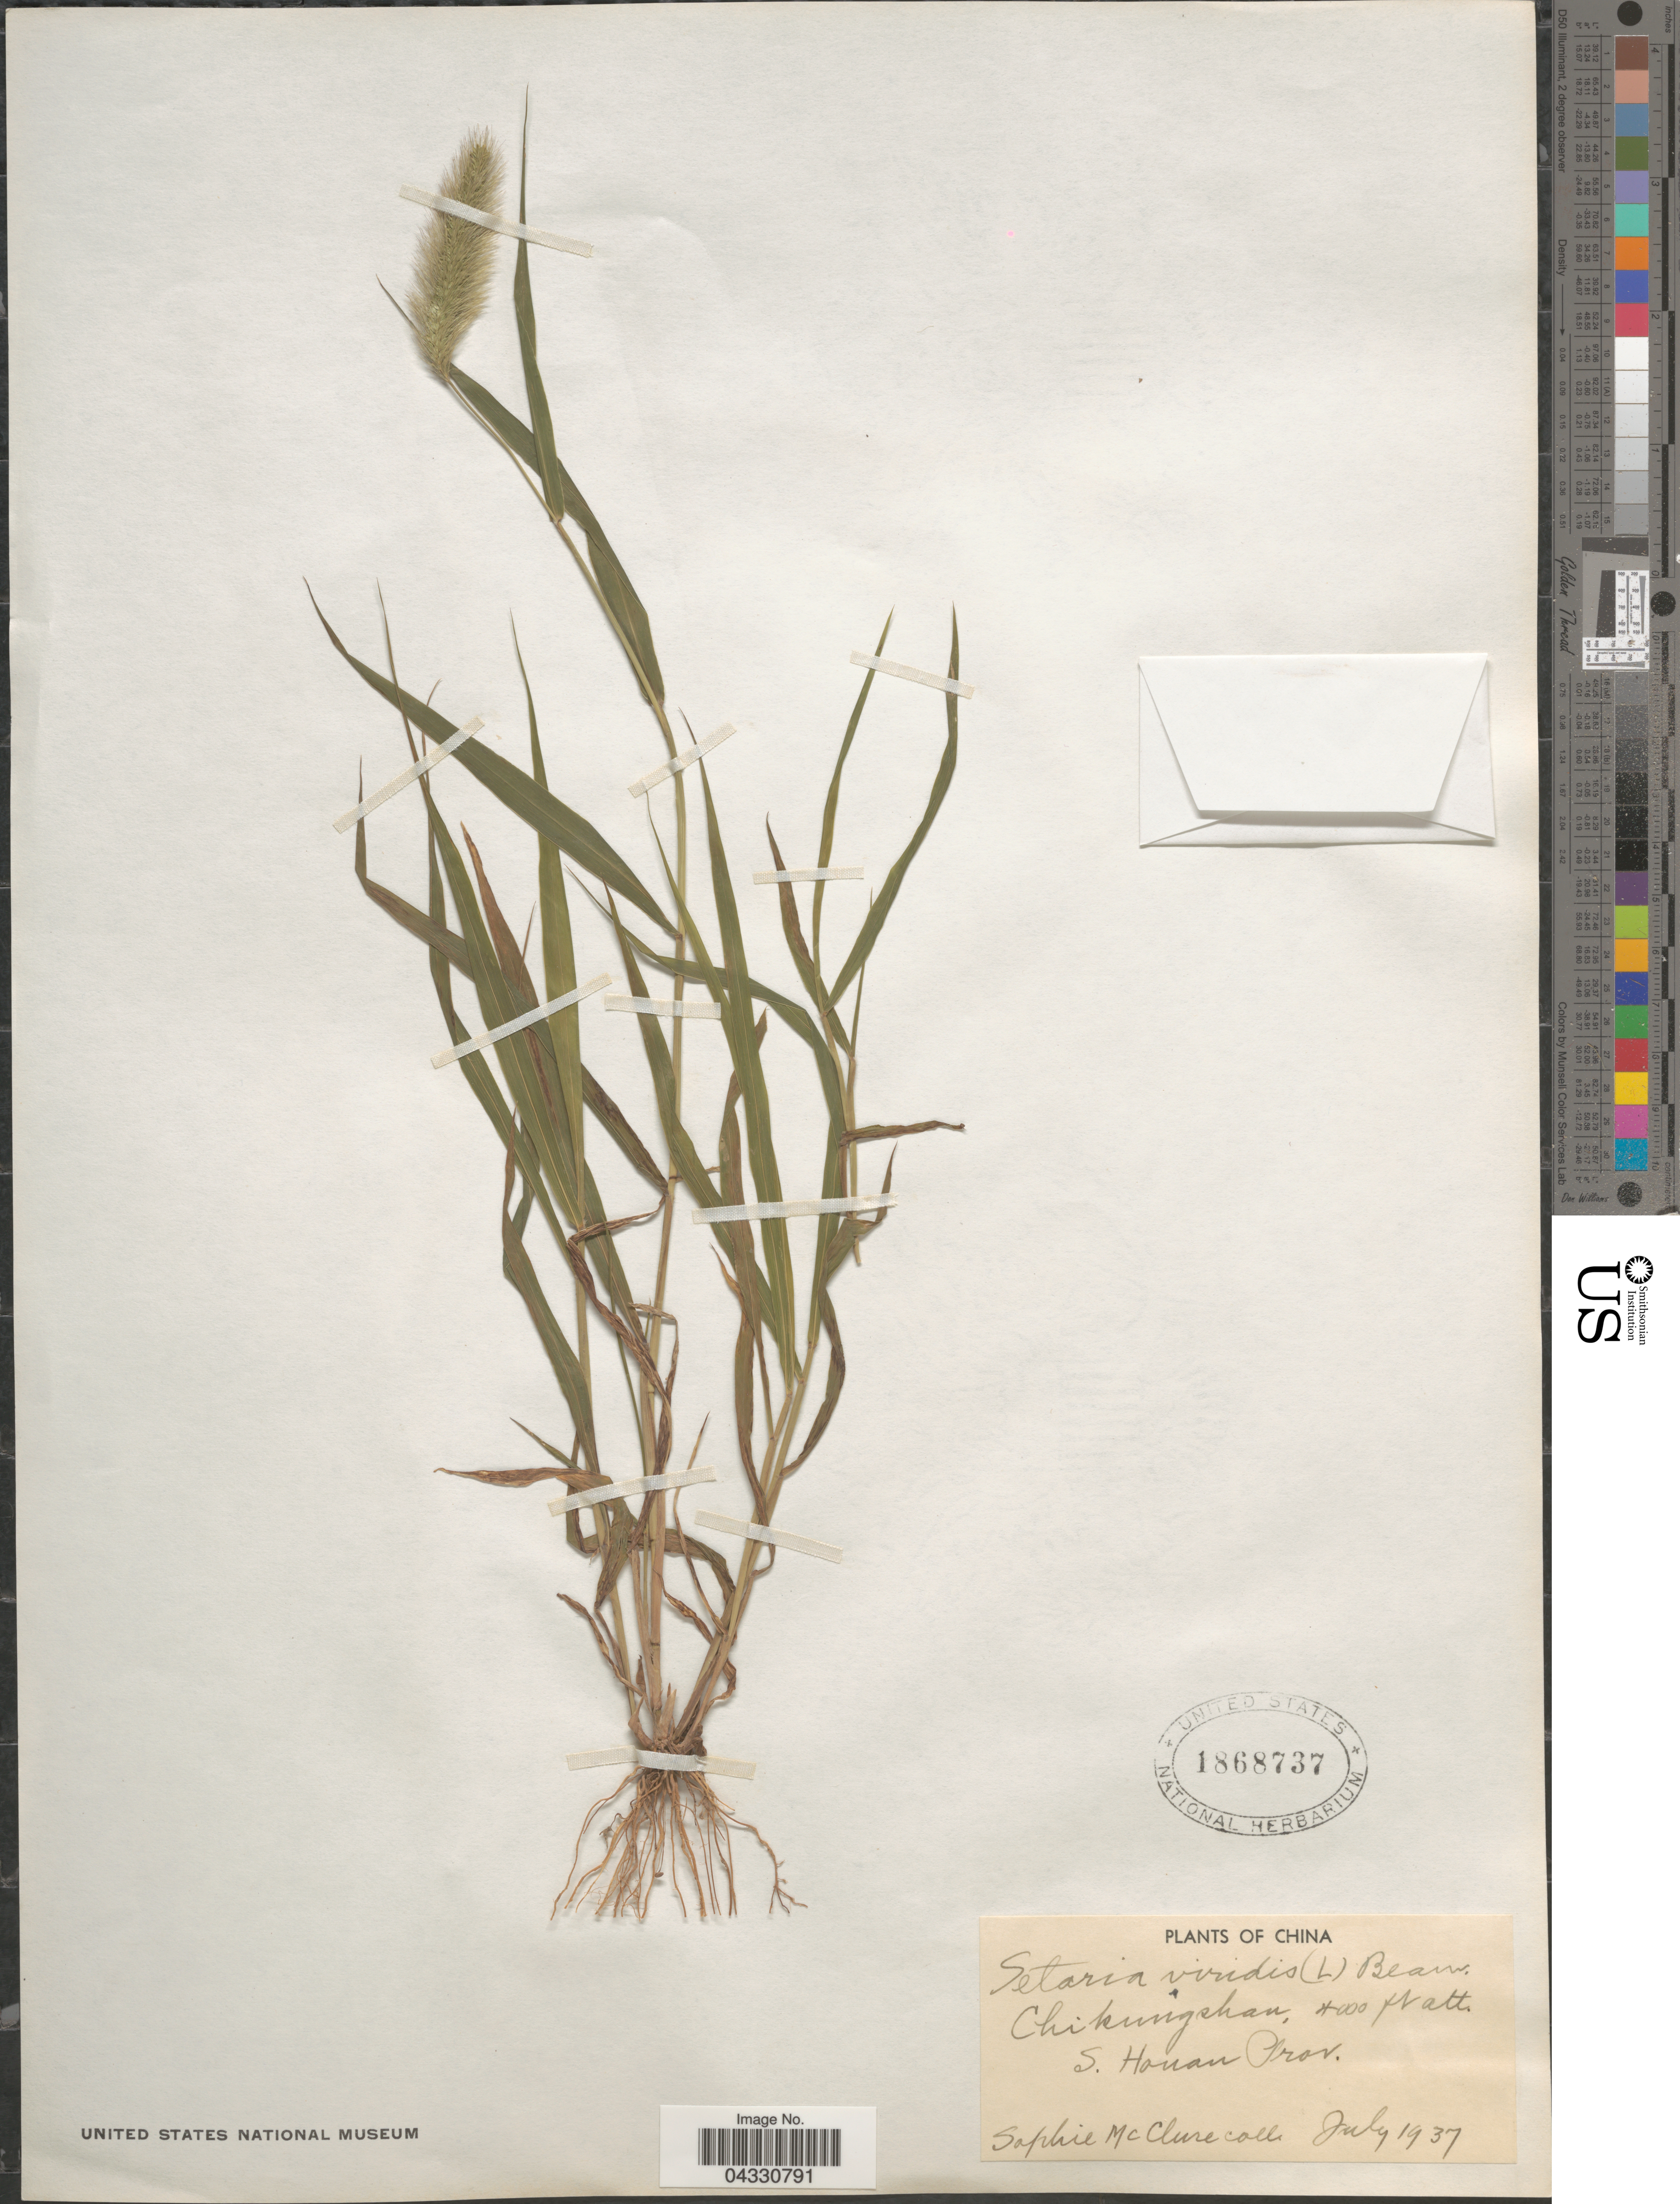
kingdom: Plantae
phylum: Tracheophyta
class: Liliopsida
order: Poales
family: Poaceae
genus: Setaria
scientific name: Setaria viridis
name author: (L.) P. Beauv.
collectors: S. McClure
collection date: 1937-07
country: China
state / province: Henan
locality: Chikungshan. S. Honan Prov.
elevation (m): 1219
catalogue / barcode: US 1868737